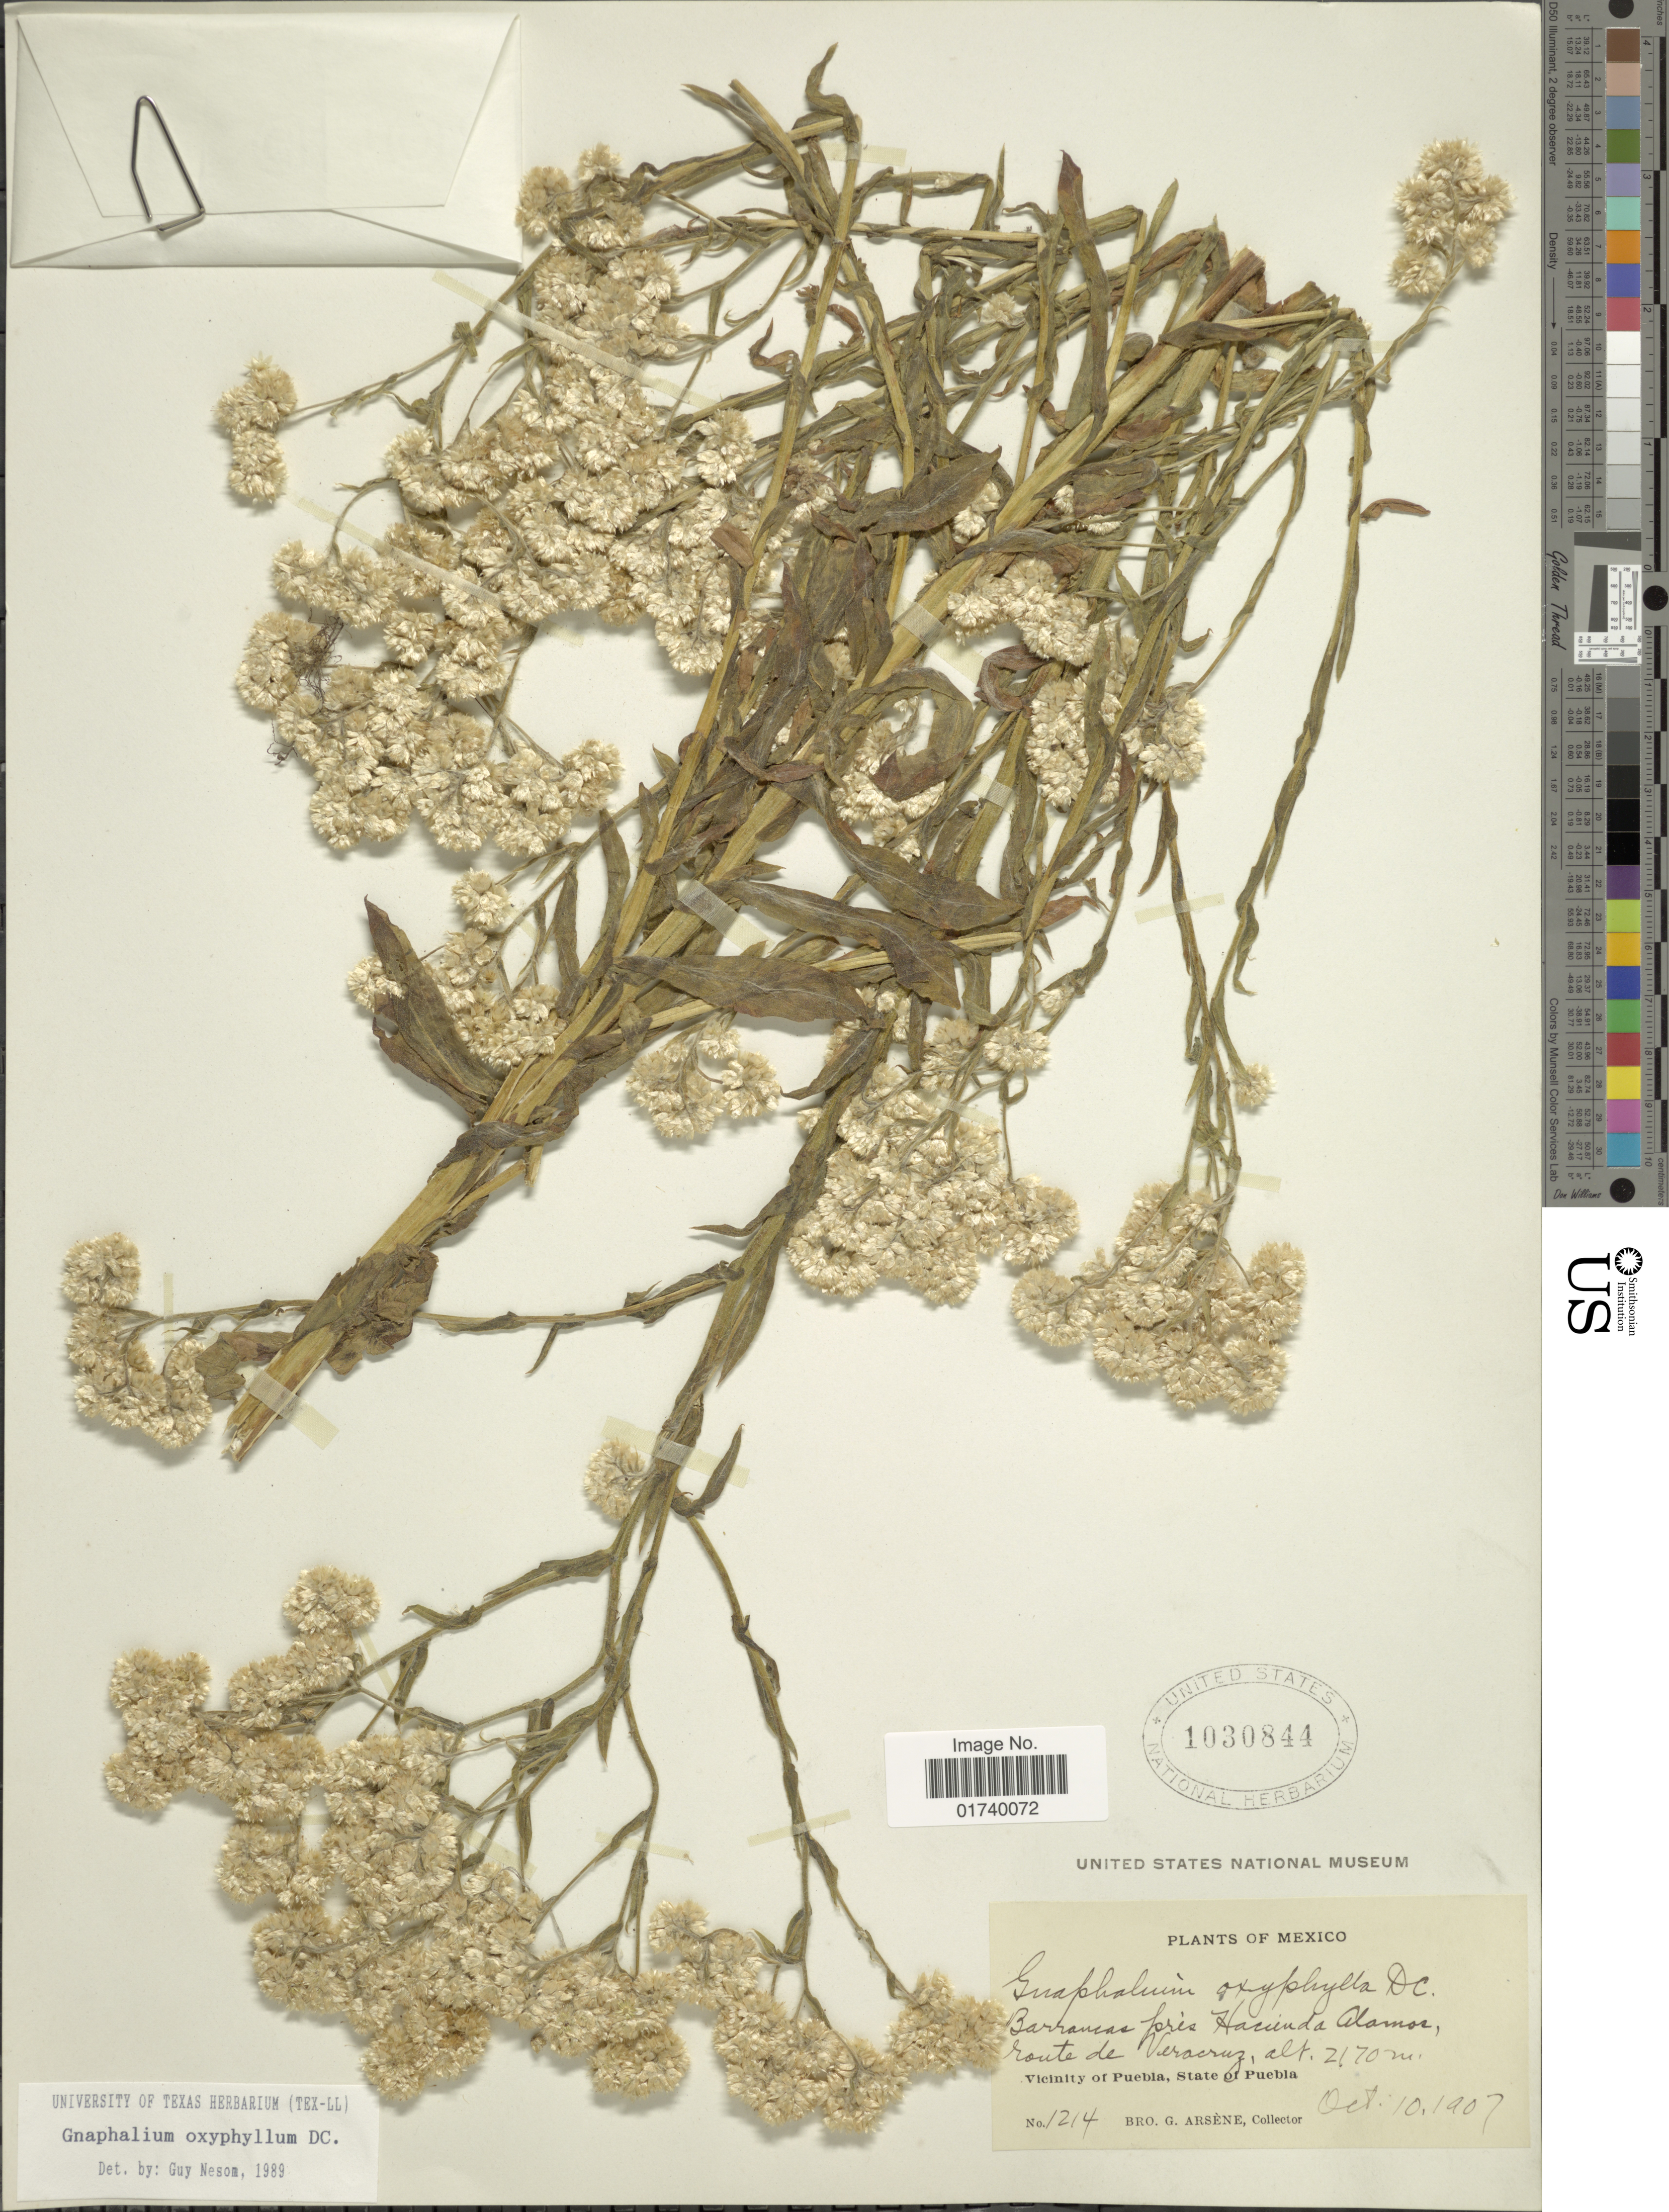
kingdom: Plantae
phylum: Tracheophyta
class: Magnoliopsida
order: Asterales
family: Asteraceae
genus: Pseudognaphalium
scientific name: Pseudognaphalium oxyphyllum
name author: (DC.) Kirp.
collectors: Bro. G. Arsène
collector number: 1214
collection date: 1907-10-10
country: Mexico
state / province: Puebla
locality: Barranca pres Hacienda Alamor route of Puebla, State of Puebla.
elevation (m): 2170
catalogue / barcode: US 1030844